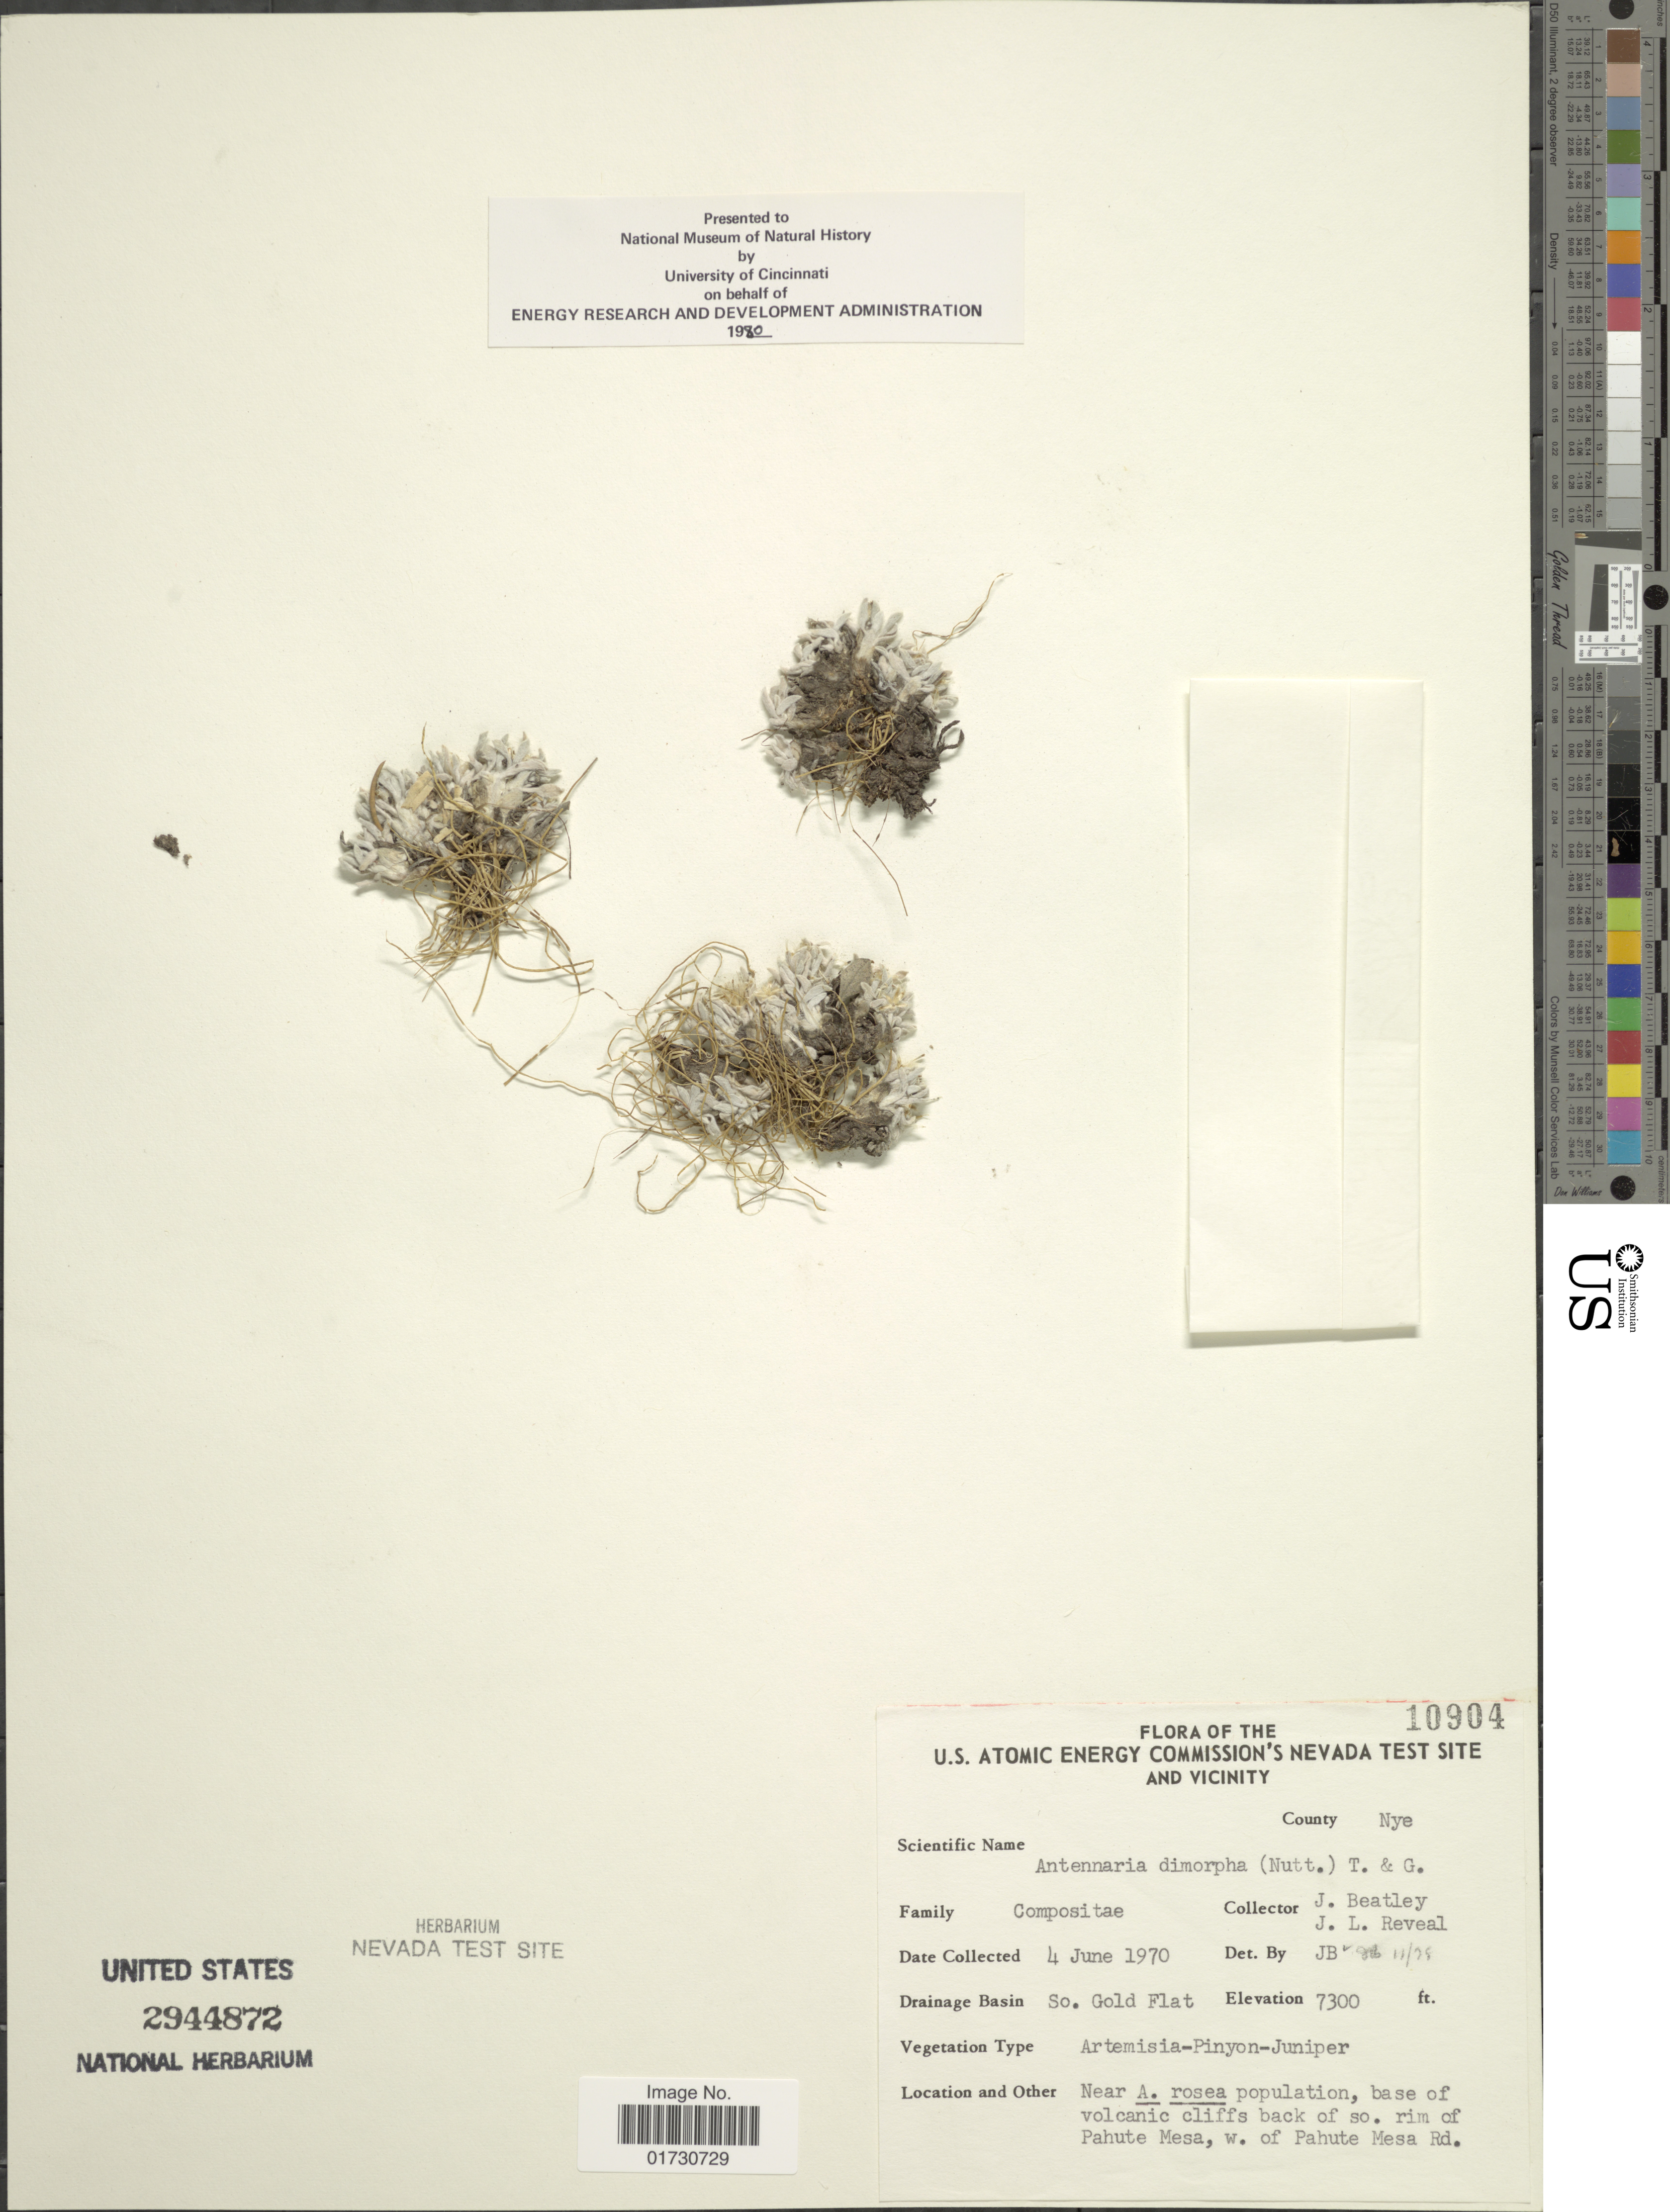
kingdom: Plantae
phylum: Tracheophyta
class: Magnoliopsida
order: Asterales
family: Asteraceae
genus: Antennaria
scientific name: Antennaria dimorpha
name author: (Nutt.) Torr. & A. Gray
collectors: J. C. Beatley & J. L. Reveal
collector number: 10904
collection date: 1970-06-04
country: United States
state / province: Nevada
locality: U. S. Atomic Energy Commission's Nevada Test Site And Vicinity, County Nye, Drainage Basin So. Gold Flat, Near A. rosea population, base of volcanic cliffs back of so. rim of Pahute Mesa, w. of Pahute Mesa Rd.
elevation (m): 2225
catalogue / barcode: US 2944872